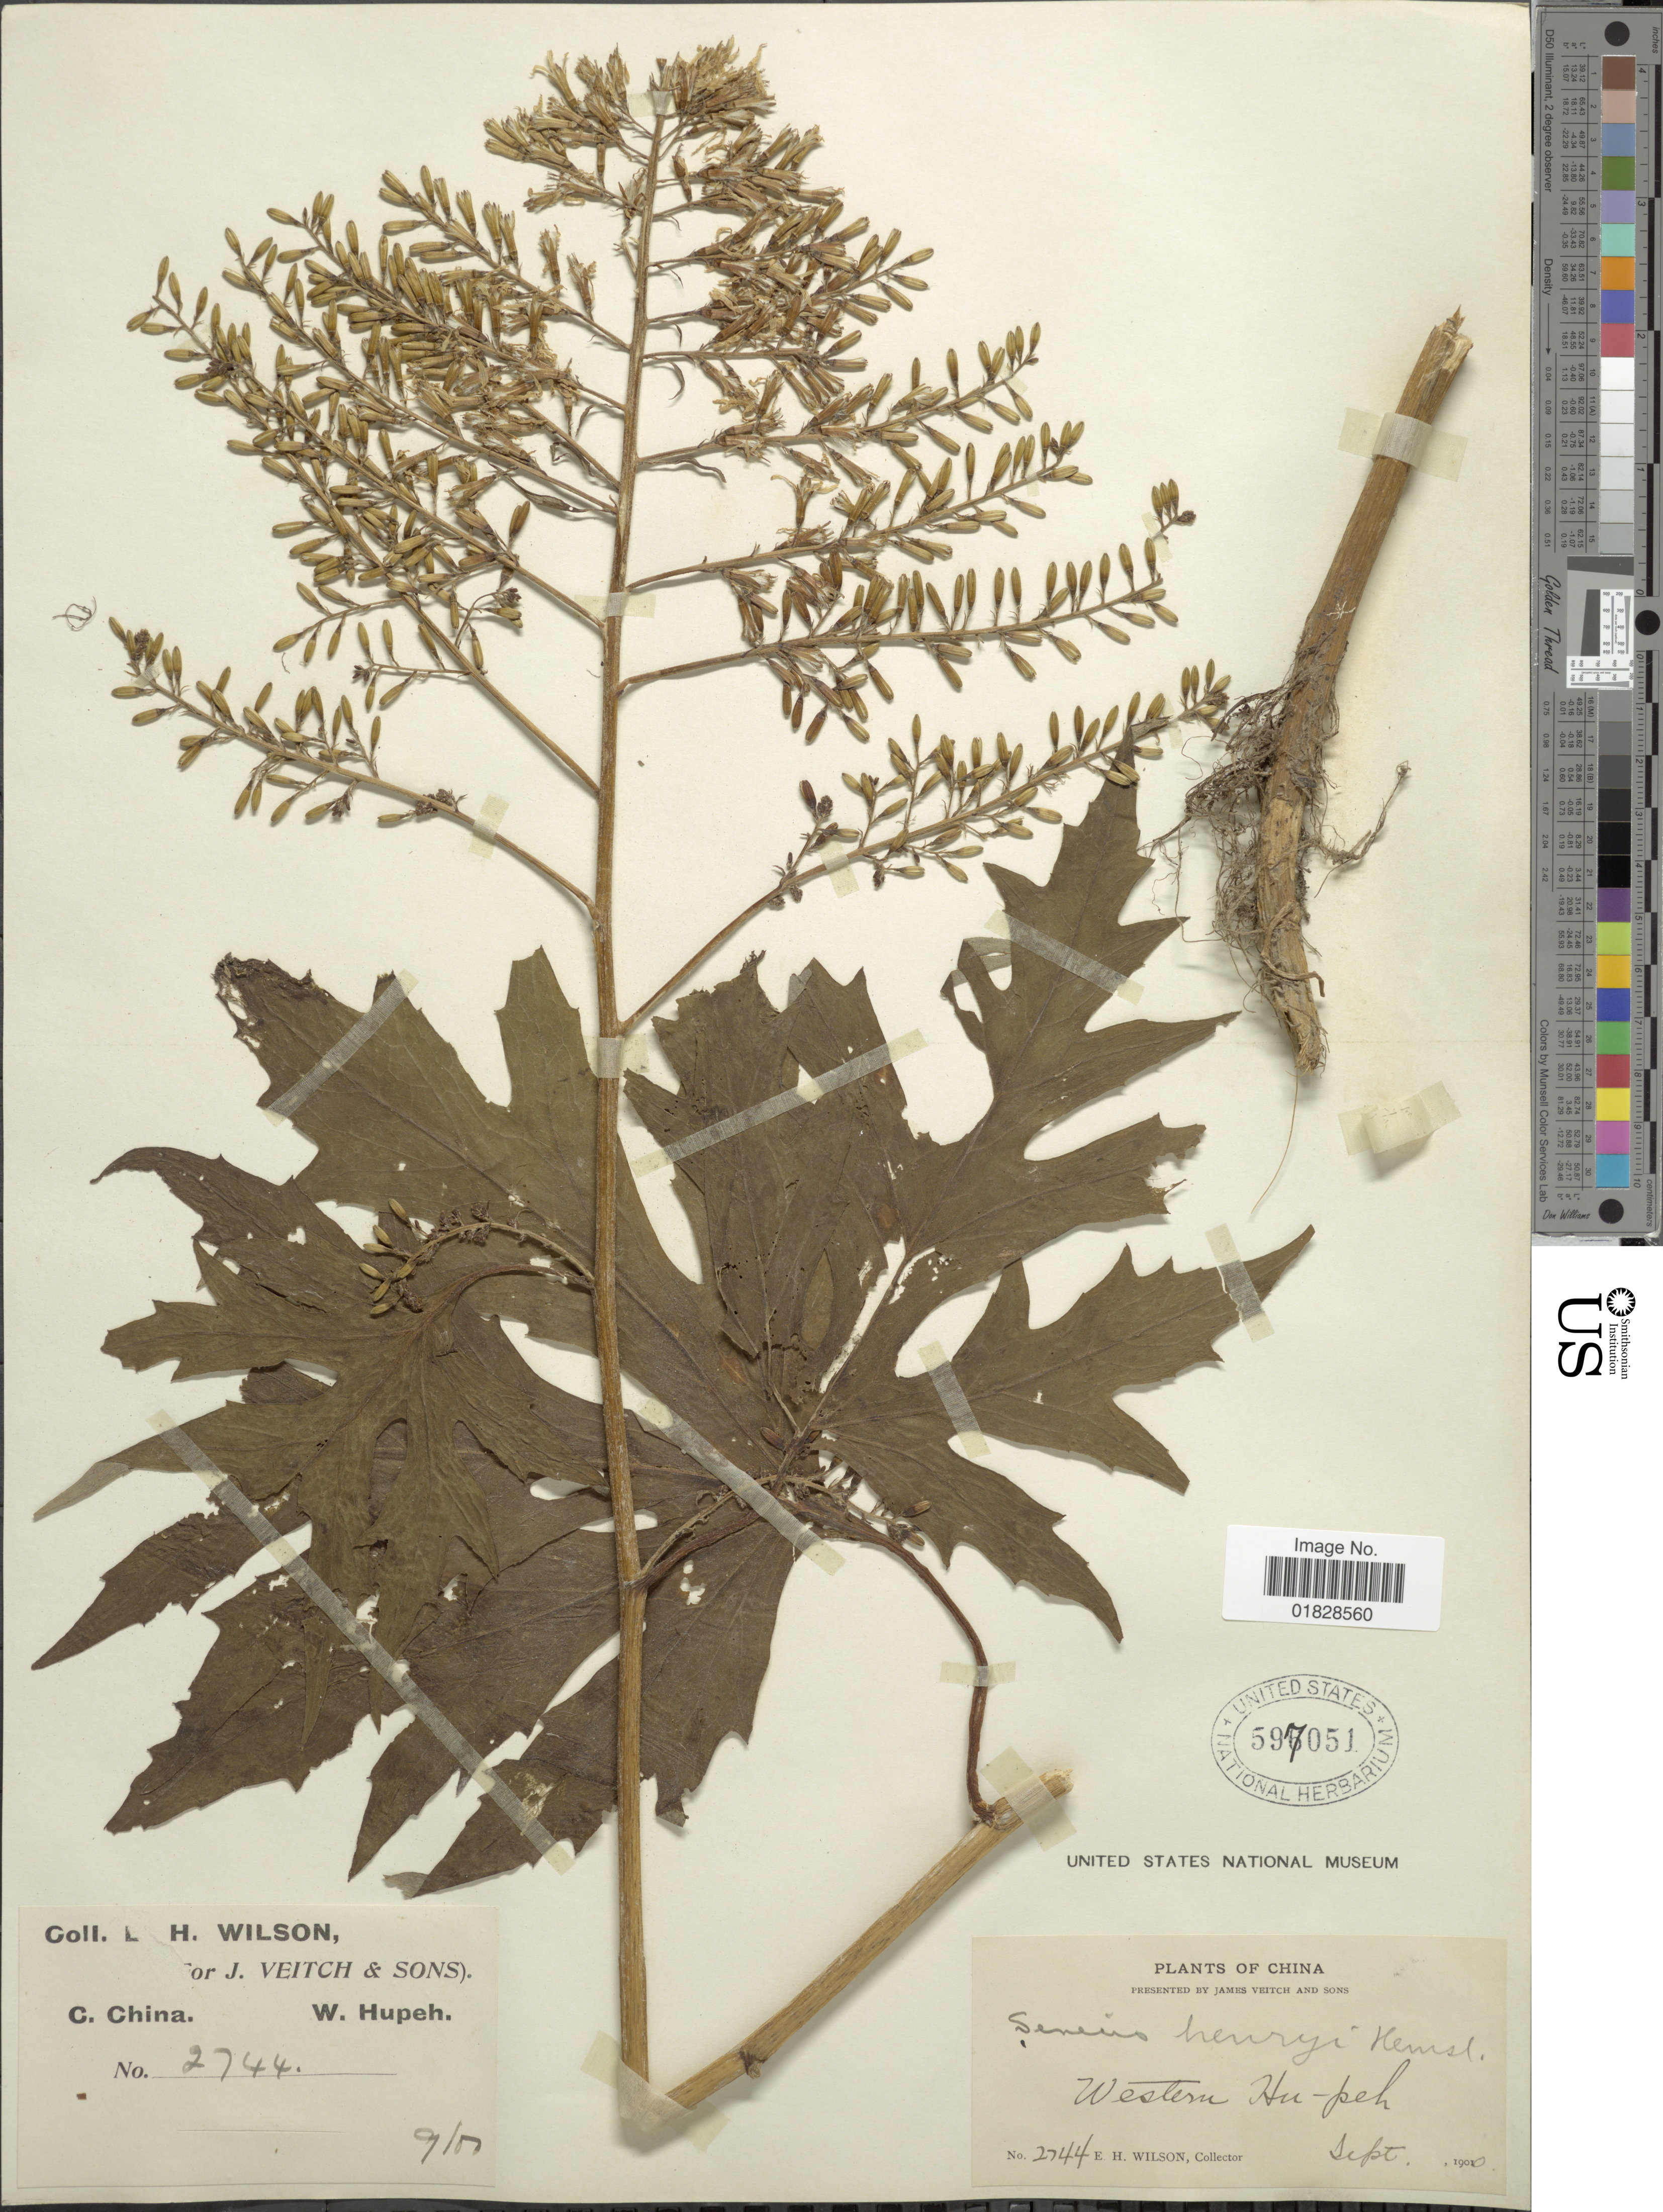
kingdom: Plantae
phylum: Tracheophyta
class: Magnoliopsida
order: Asterales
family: Asteraceae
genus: Sinacalia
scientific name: Sinacalia tangutica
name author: (Maximowicz) B. Nord.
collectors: E. Wilson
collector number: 2744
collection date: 1900-09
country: China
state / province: Hubei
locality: C. China. W. Hupeh. Western Hu-peh.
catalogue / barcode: US 597051